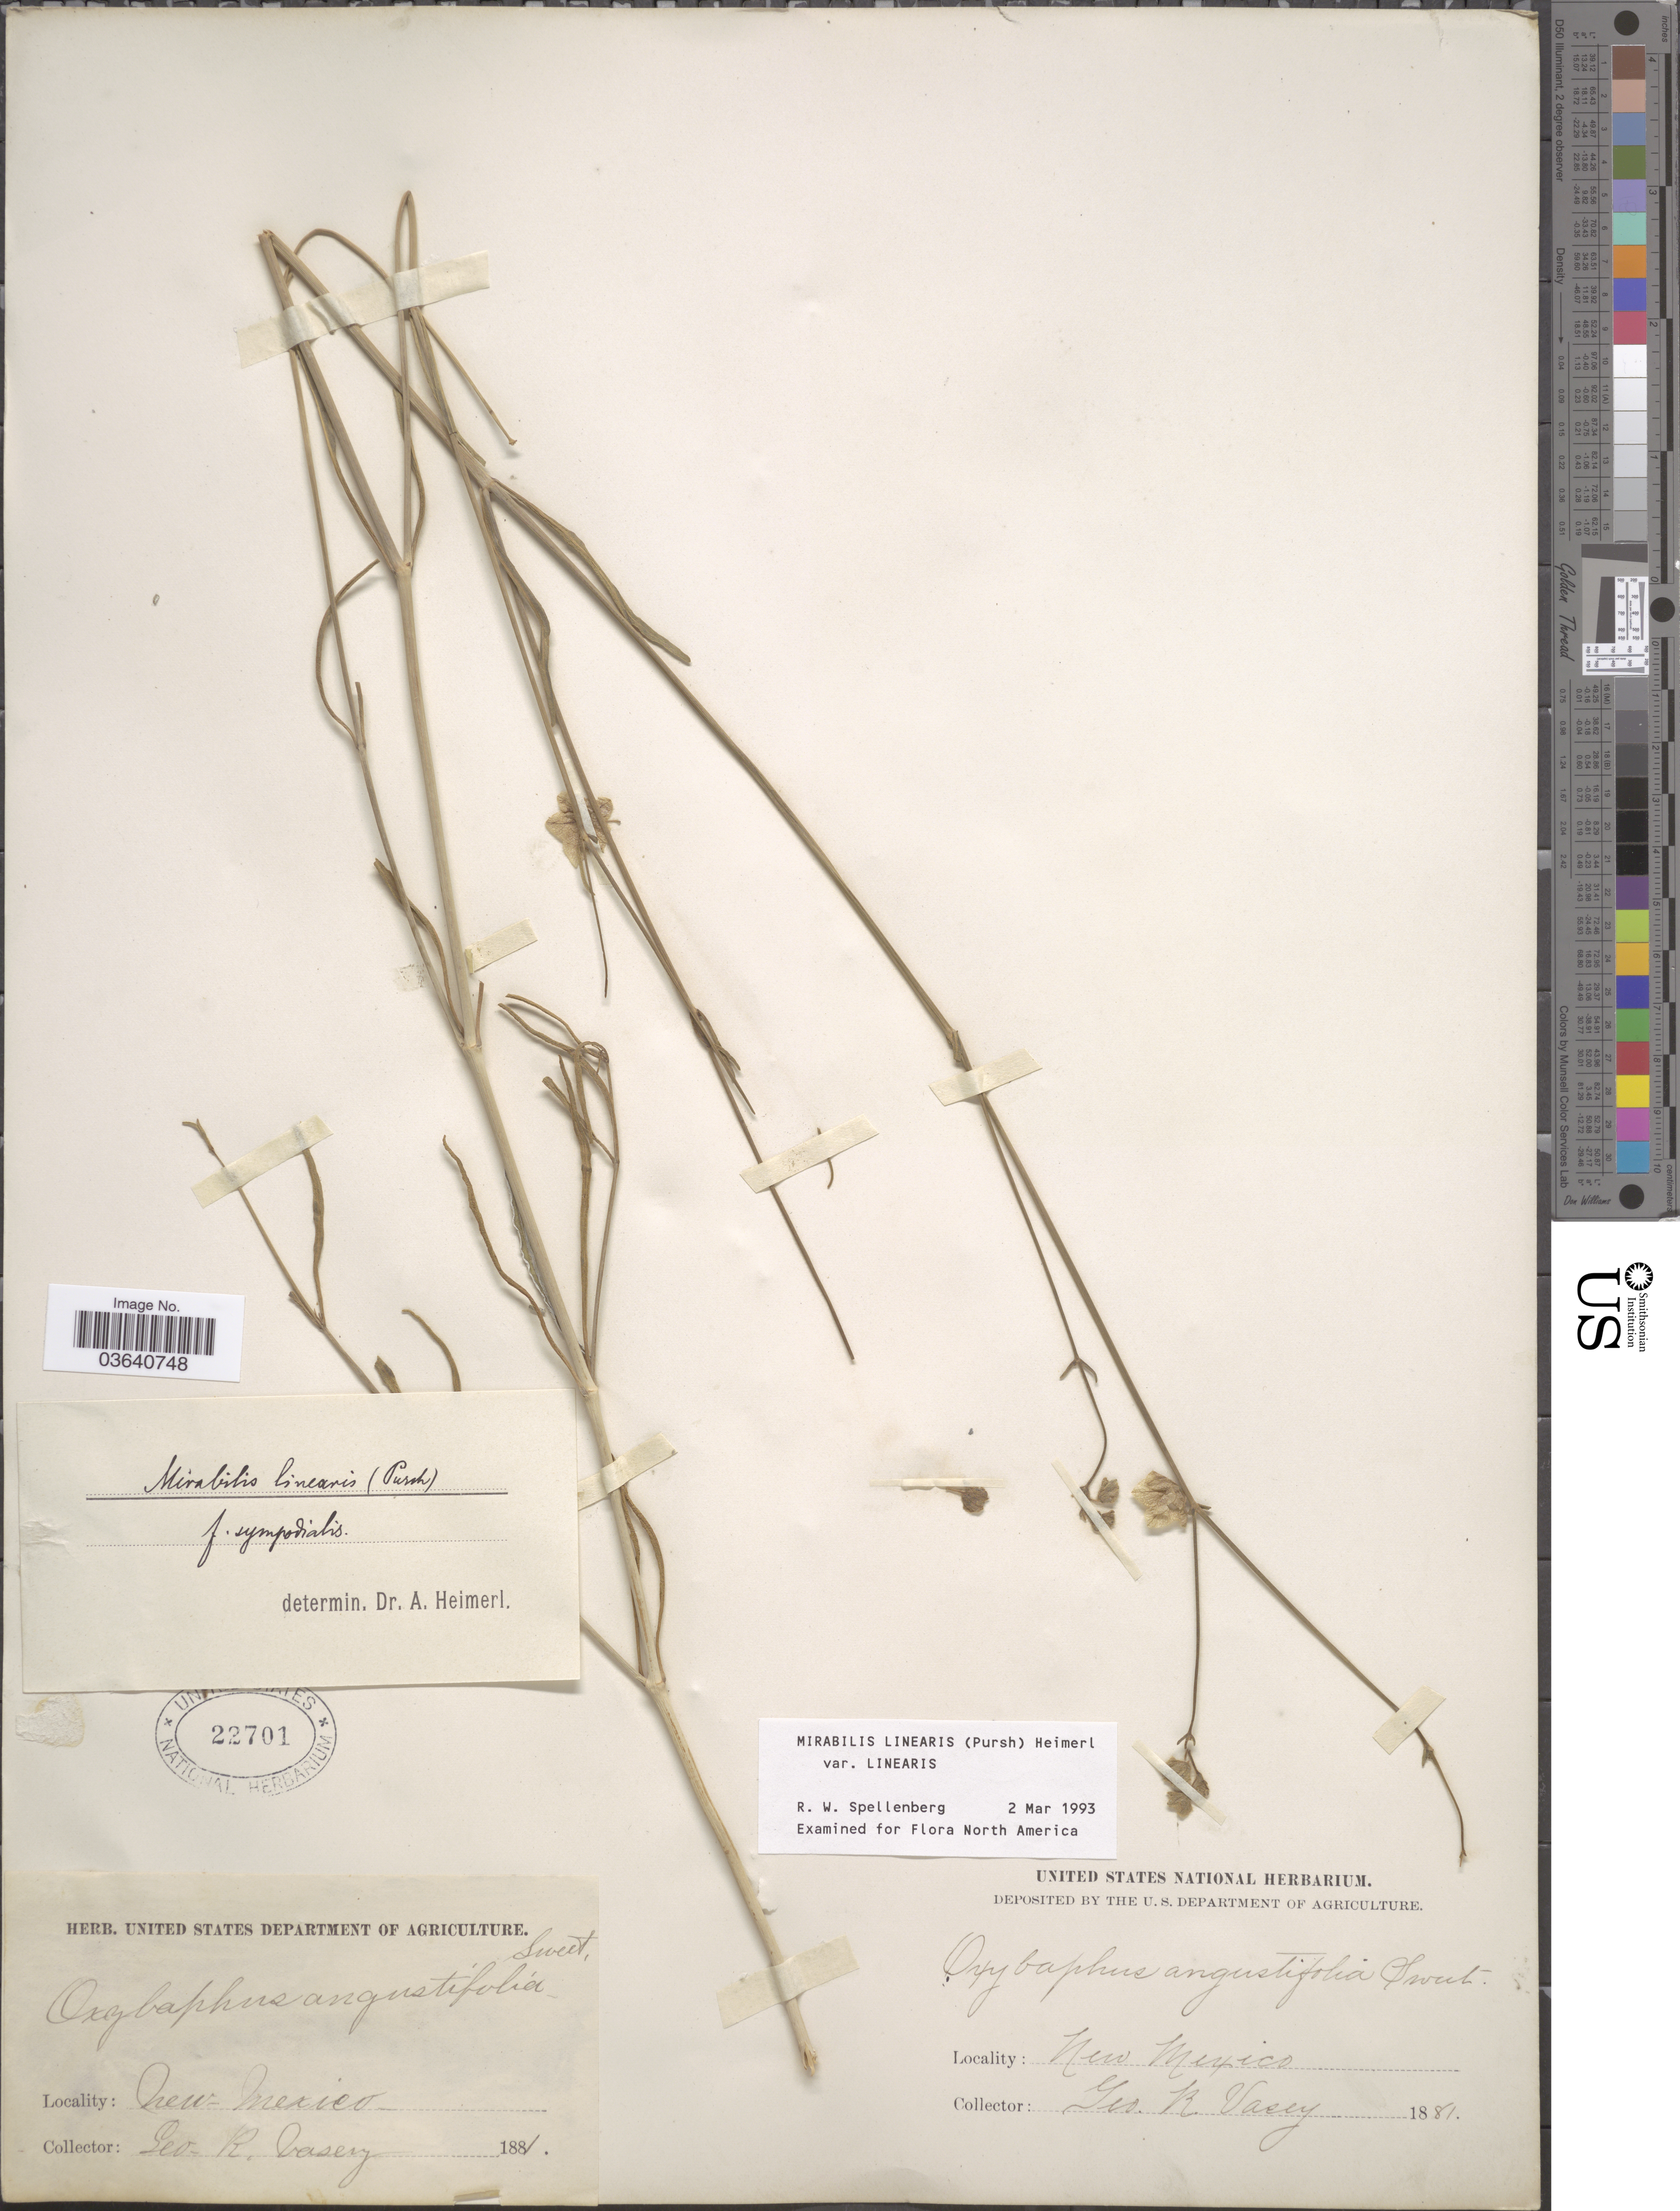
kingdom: Plantae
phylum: Tracheophyta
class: Magnoliopsida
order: Caryophyllales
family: Nyctaginaceae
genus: Mirabilis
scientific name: Mirabilis linearis var. linearis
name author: (Pursh) Heimerl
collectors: G. R. Vasey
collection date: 1881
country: United States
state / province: New Mexico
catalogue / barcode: US 22701